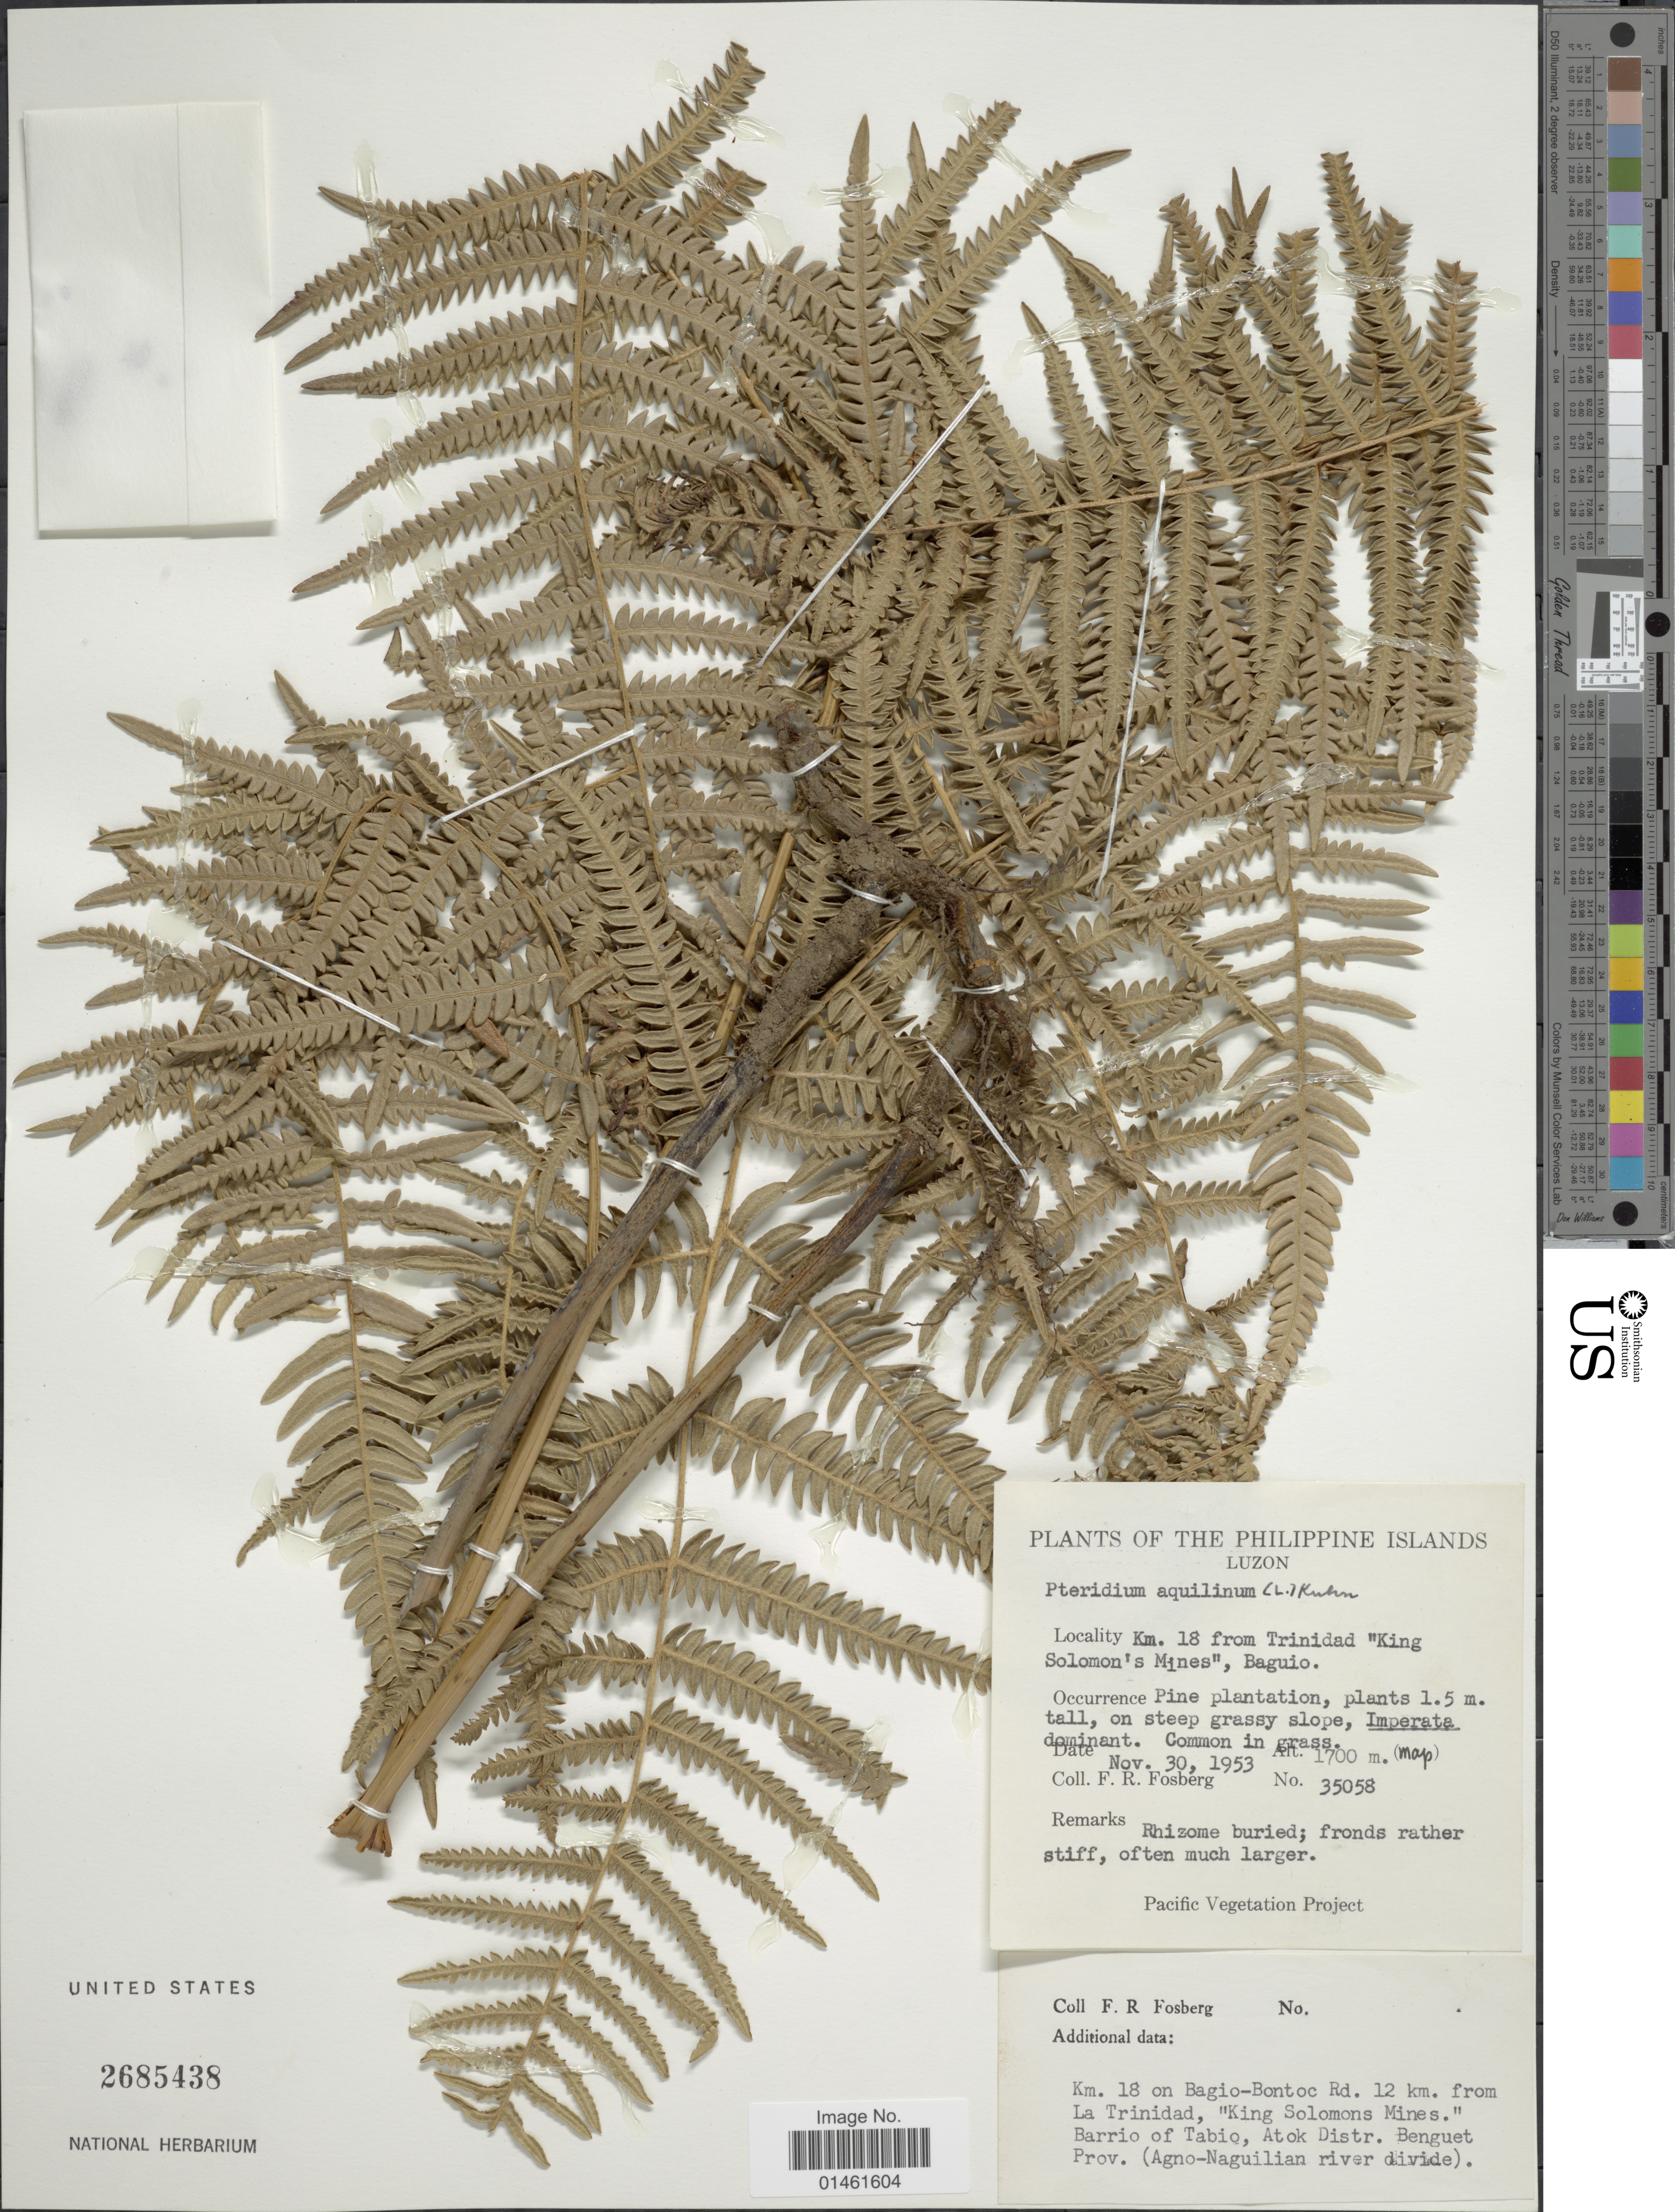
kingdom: Plantae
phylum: Tracheophyta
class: Polypodiopsida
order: Polypodiales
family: Dennstaedtiaceae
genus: Pteridium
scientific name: Pteridium aquilinum var. wightianum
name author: (J. Agardh) R.M. Tryon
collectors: F. R. Fosberg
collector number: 35058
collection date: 1953-11-30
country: Philippines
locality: Philippine Islands, Luzon, Km 18 from Trinidad "King Solomon's Mines", Baguio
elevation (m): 1700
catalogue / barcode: US 2685438